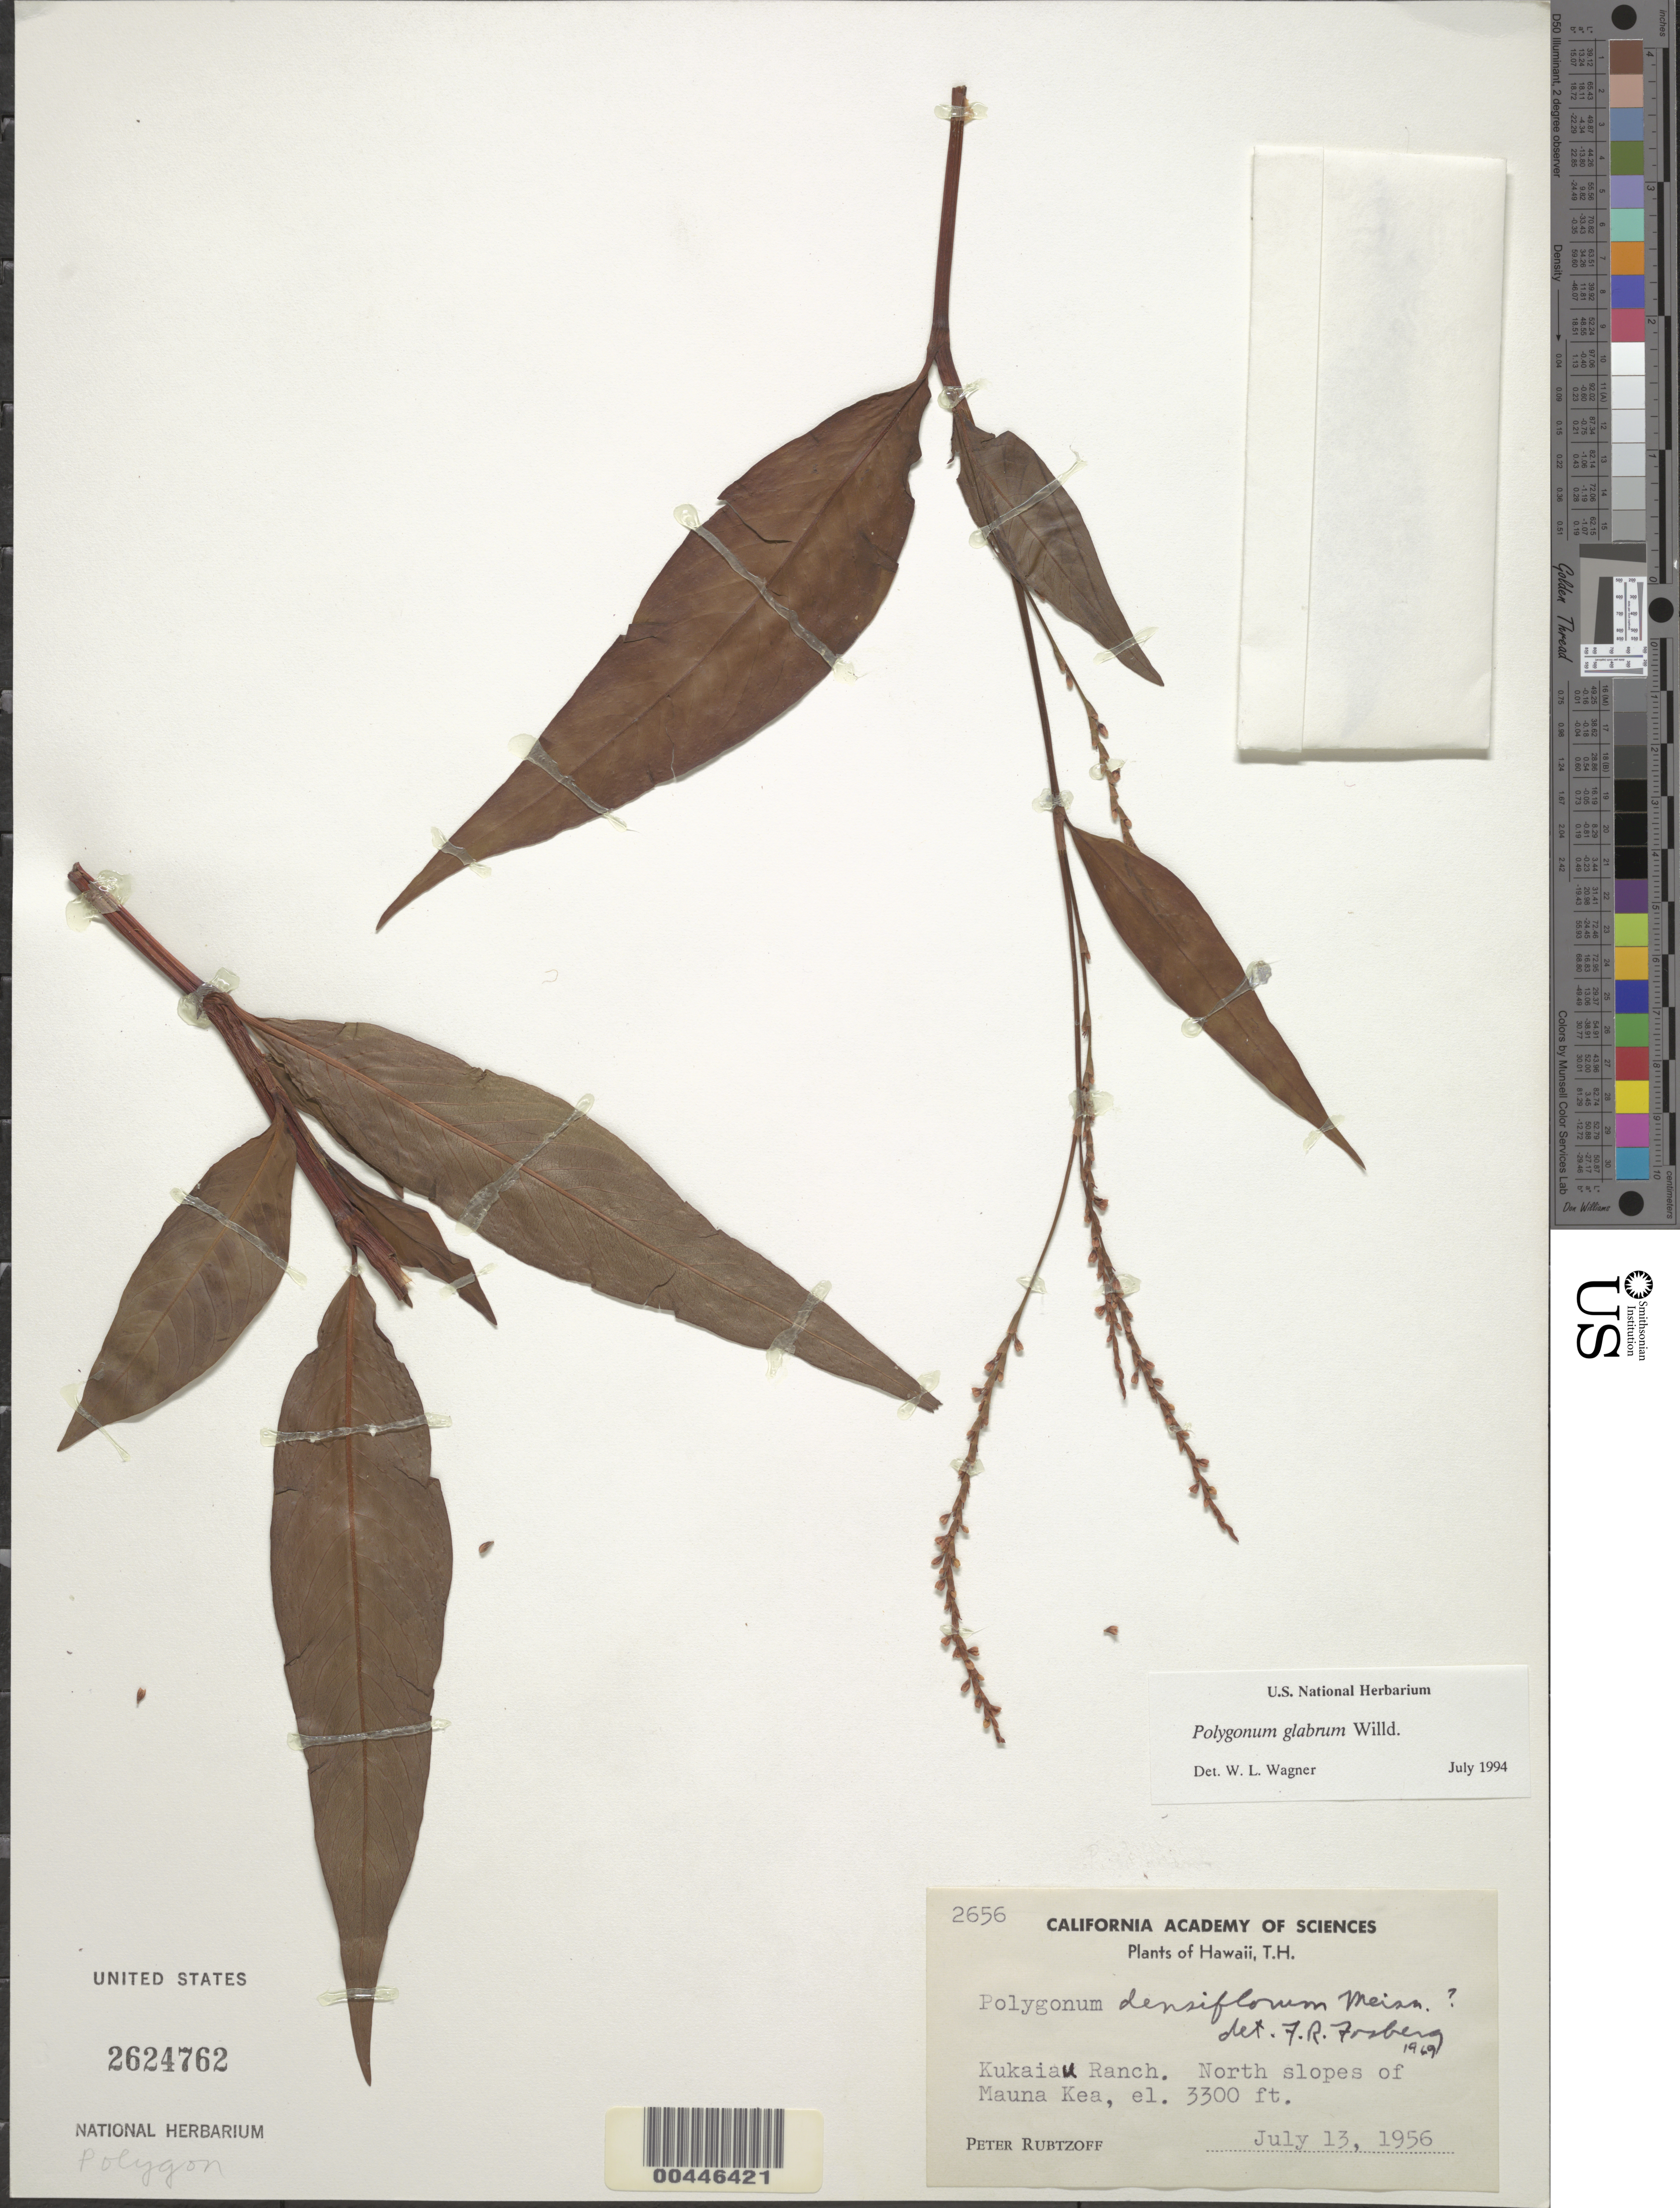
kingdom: Plantae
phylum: Tracheophyta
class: Magnoliopsida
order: Caryophyllales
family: Polygonaceae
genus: Persicaria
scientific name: Persicaria glabra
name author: (Willd.) M. Gómez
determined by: Wagner, W. L., (BOT), Smithsonian Institution - National Museum of Natural History (UNITED STATES)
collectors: P. Rubtzoff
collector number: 2656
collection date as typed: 13 Jul 1956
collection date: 1956-07-13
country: United States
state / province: Hawaii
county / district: Hawaii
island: Hawaii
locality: Kukaiau Ranch, N slopes of Mauna Kea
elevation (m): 1006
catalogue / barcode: US 2624762